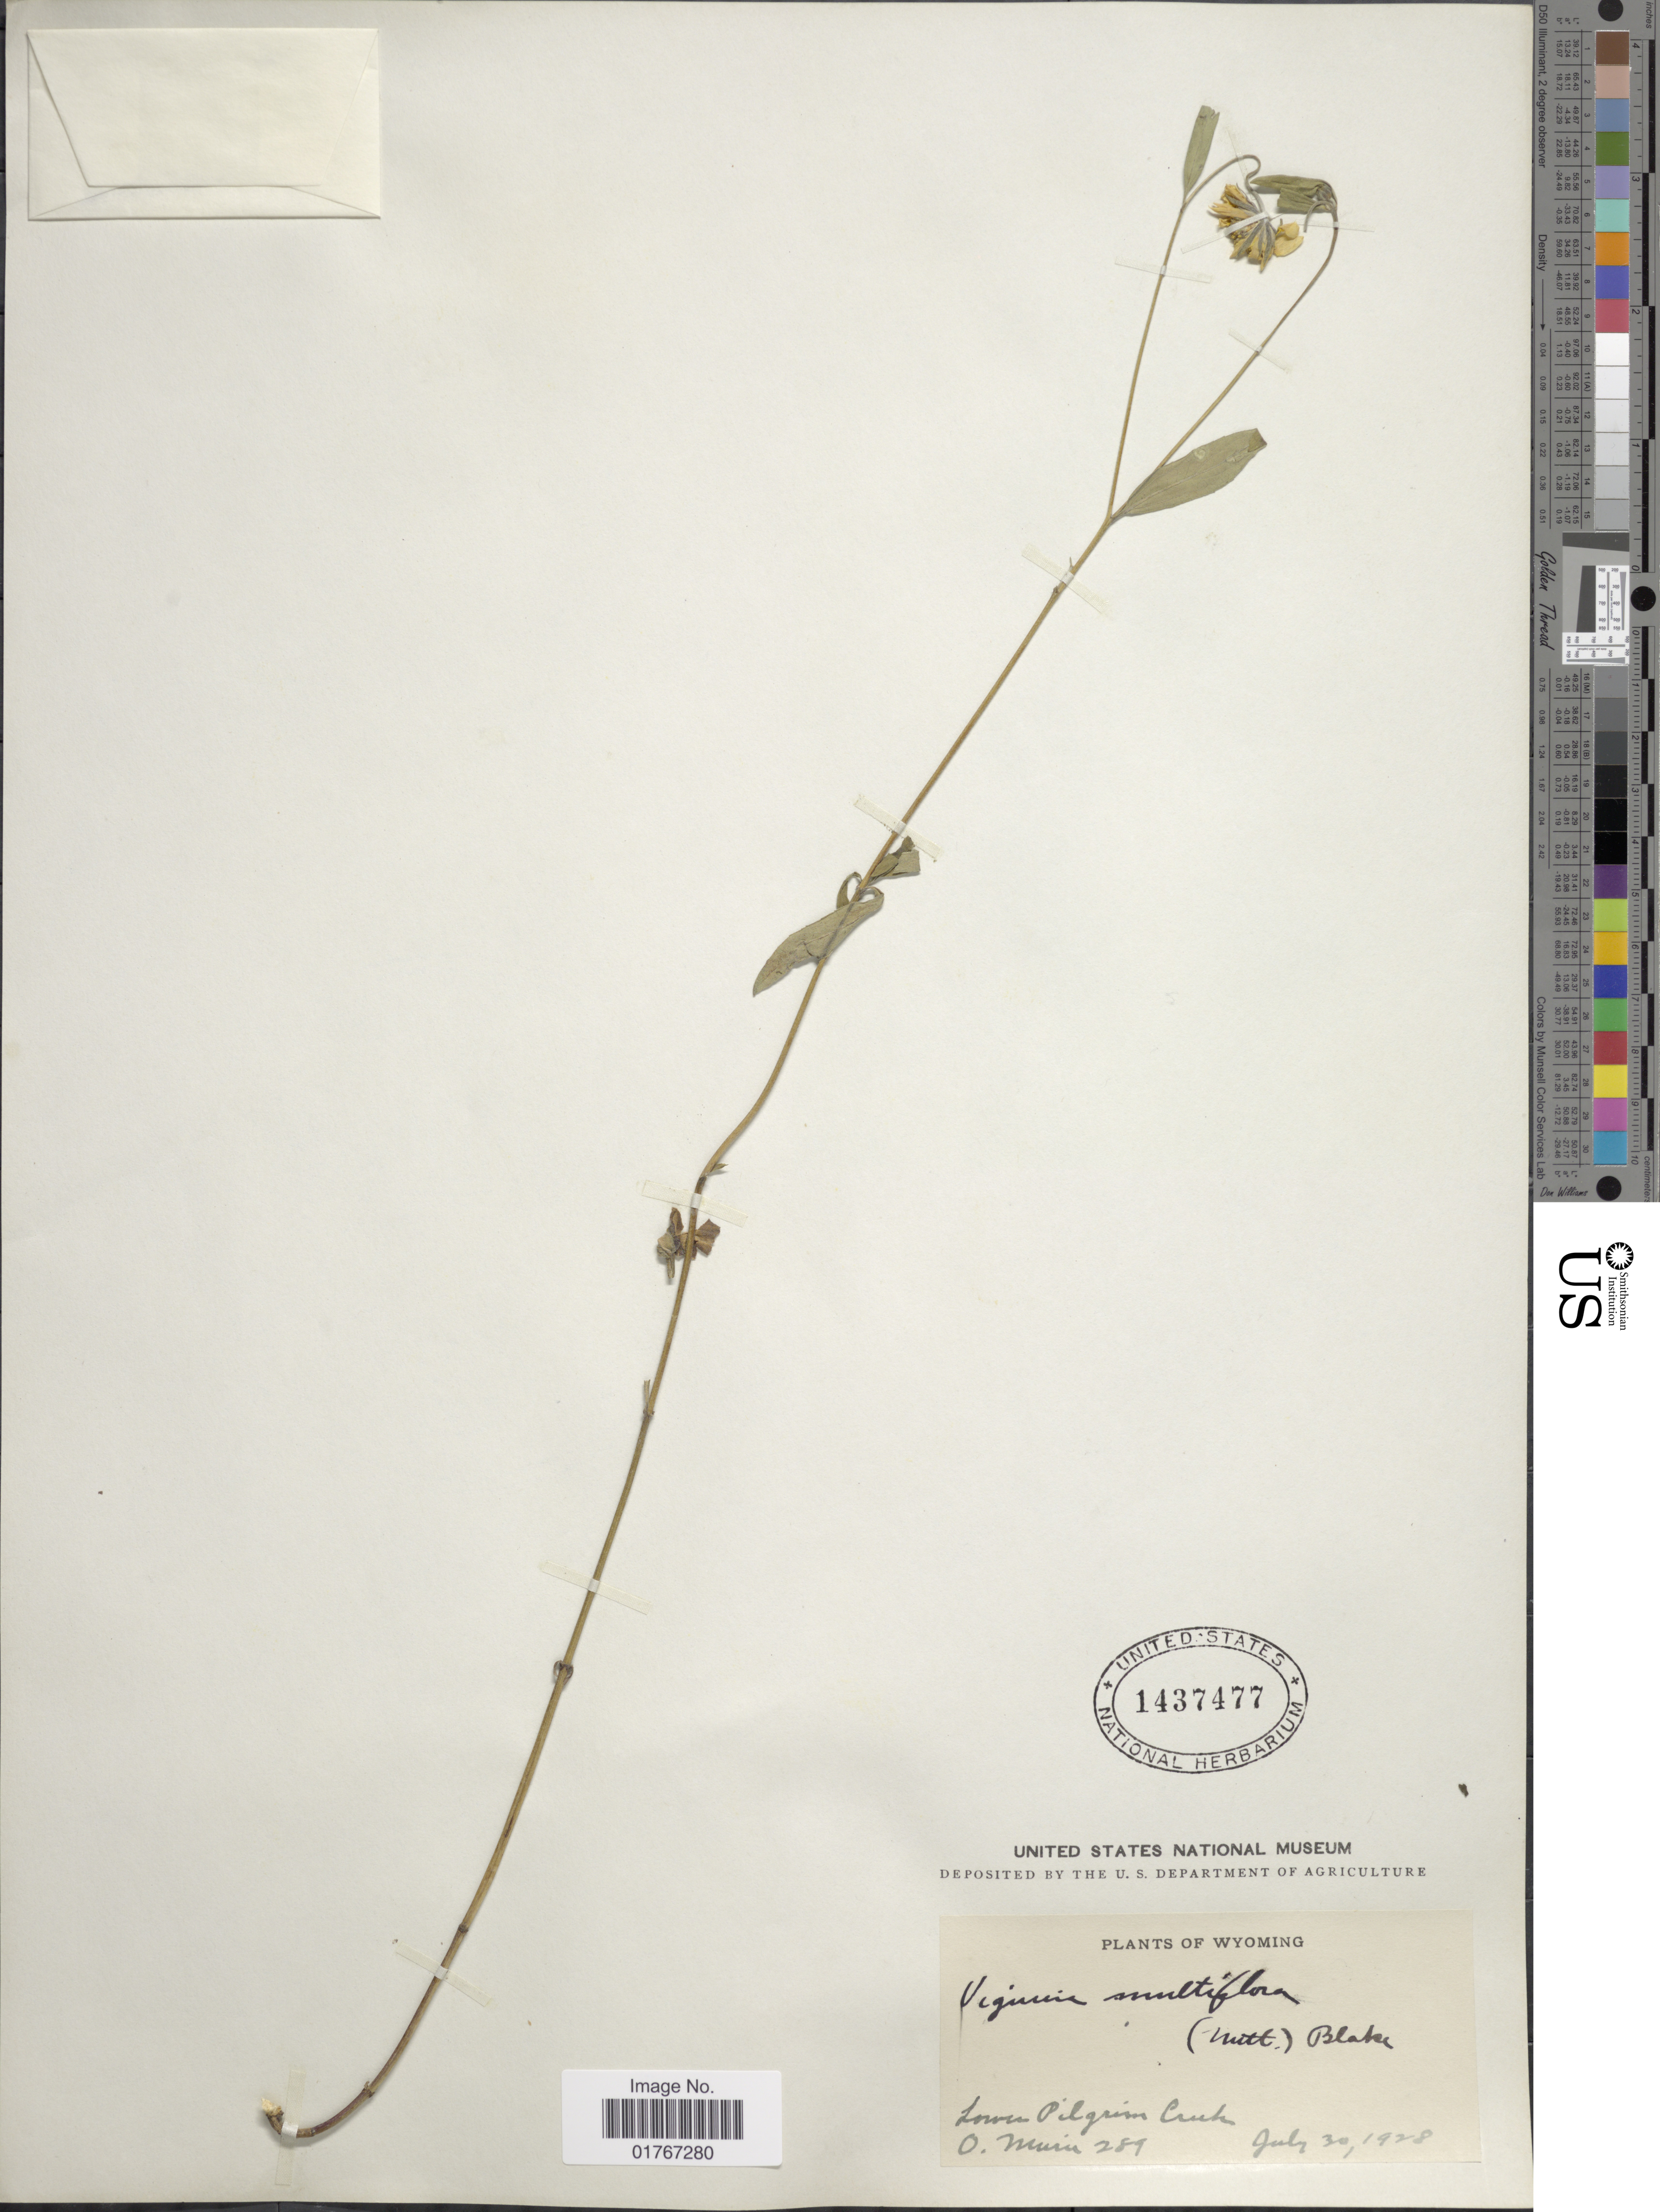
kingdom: Plantae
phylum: Tracheophyta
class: Magnoliopsida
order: Asterales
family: Asteraceae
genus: Heliomeris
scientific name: Heliomeris multiflora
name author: Nutt.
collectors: O. Murie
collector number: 289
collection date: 1928-07-30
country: United States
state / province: Wyoming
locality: Lower Pilgrim Creek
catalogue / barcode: US 1437477